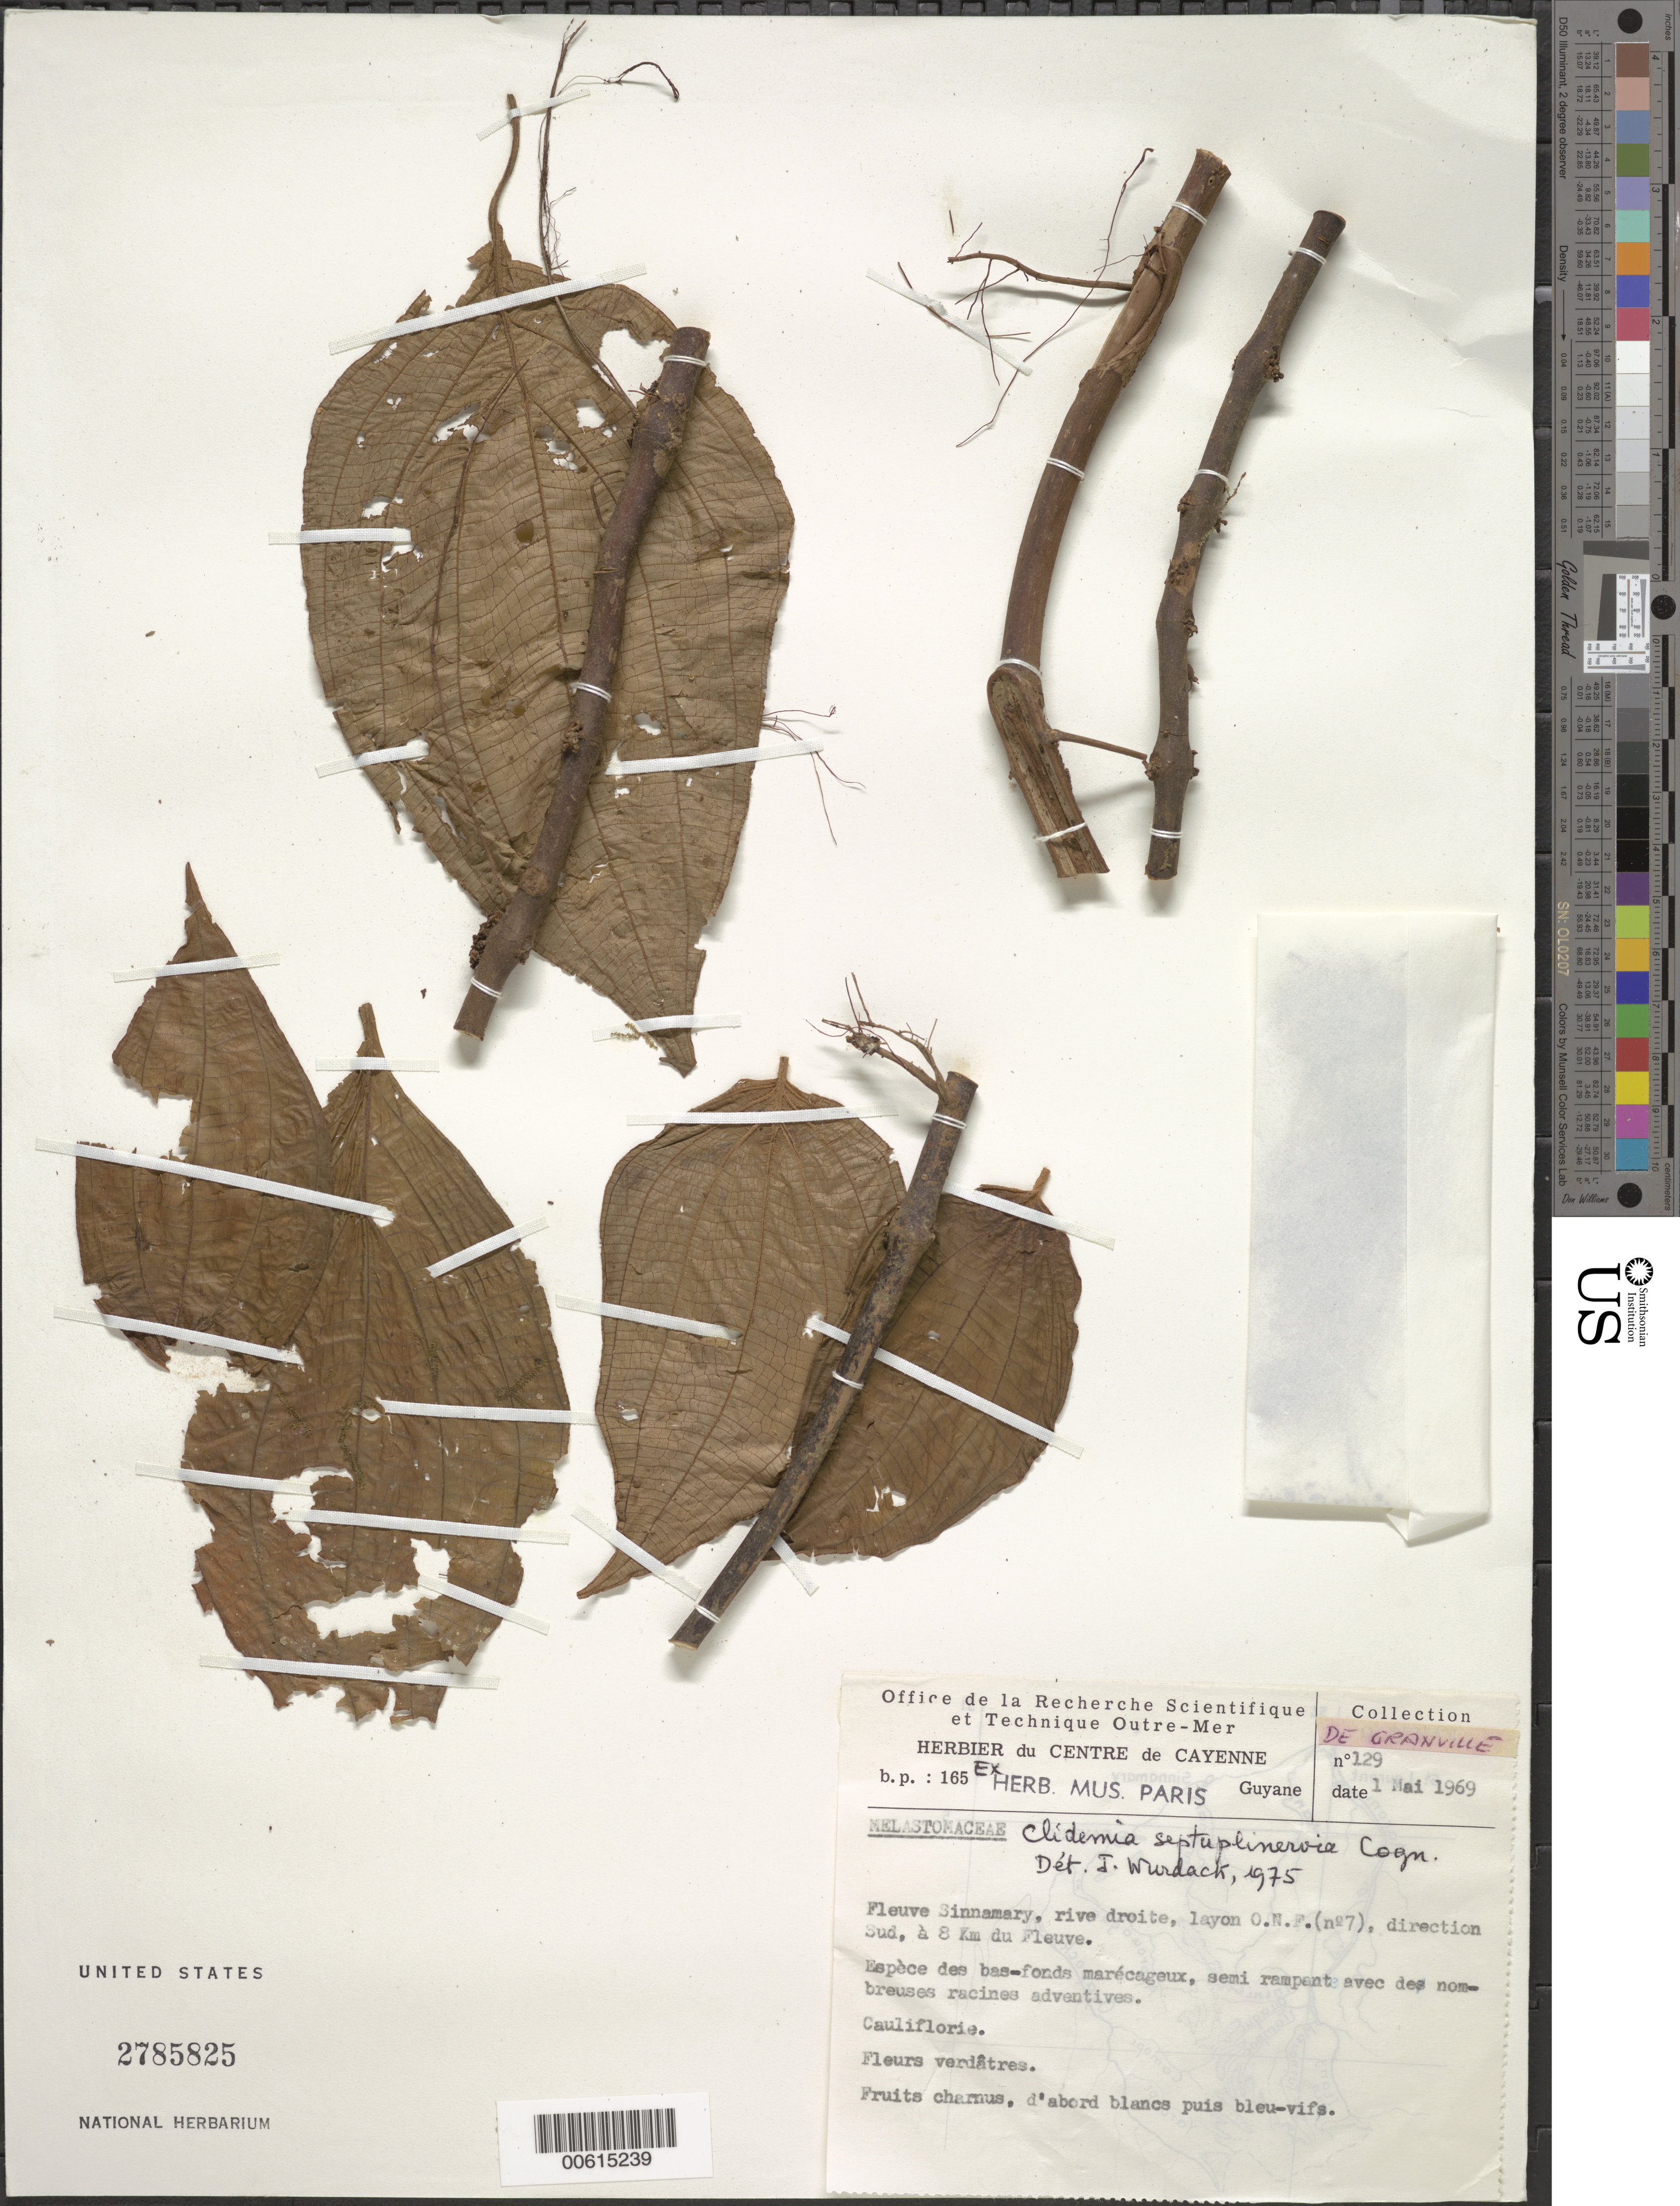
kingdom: Plantae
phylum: Tracheophyta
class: Magnoliopsida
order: Myrtales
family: Melastomataceae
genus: Clidemia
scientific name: Clidemia septuplinervia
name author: Cogn.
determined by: Wurdack, John J., (US), US (UNITED STATES)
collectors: J.-J. de Granville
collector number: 129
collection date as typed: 1-May-69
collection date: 1969-05-01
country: French Guiana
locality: Fleuve Sinnamary, rive doite, layon ONF (#7), 8 km direction S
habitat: Espece des bas-fonds marecageux, semi rampants avd des nombreuses racines adventives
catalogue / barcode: US 2785825